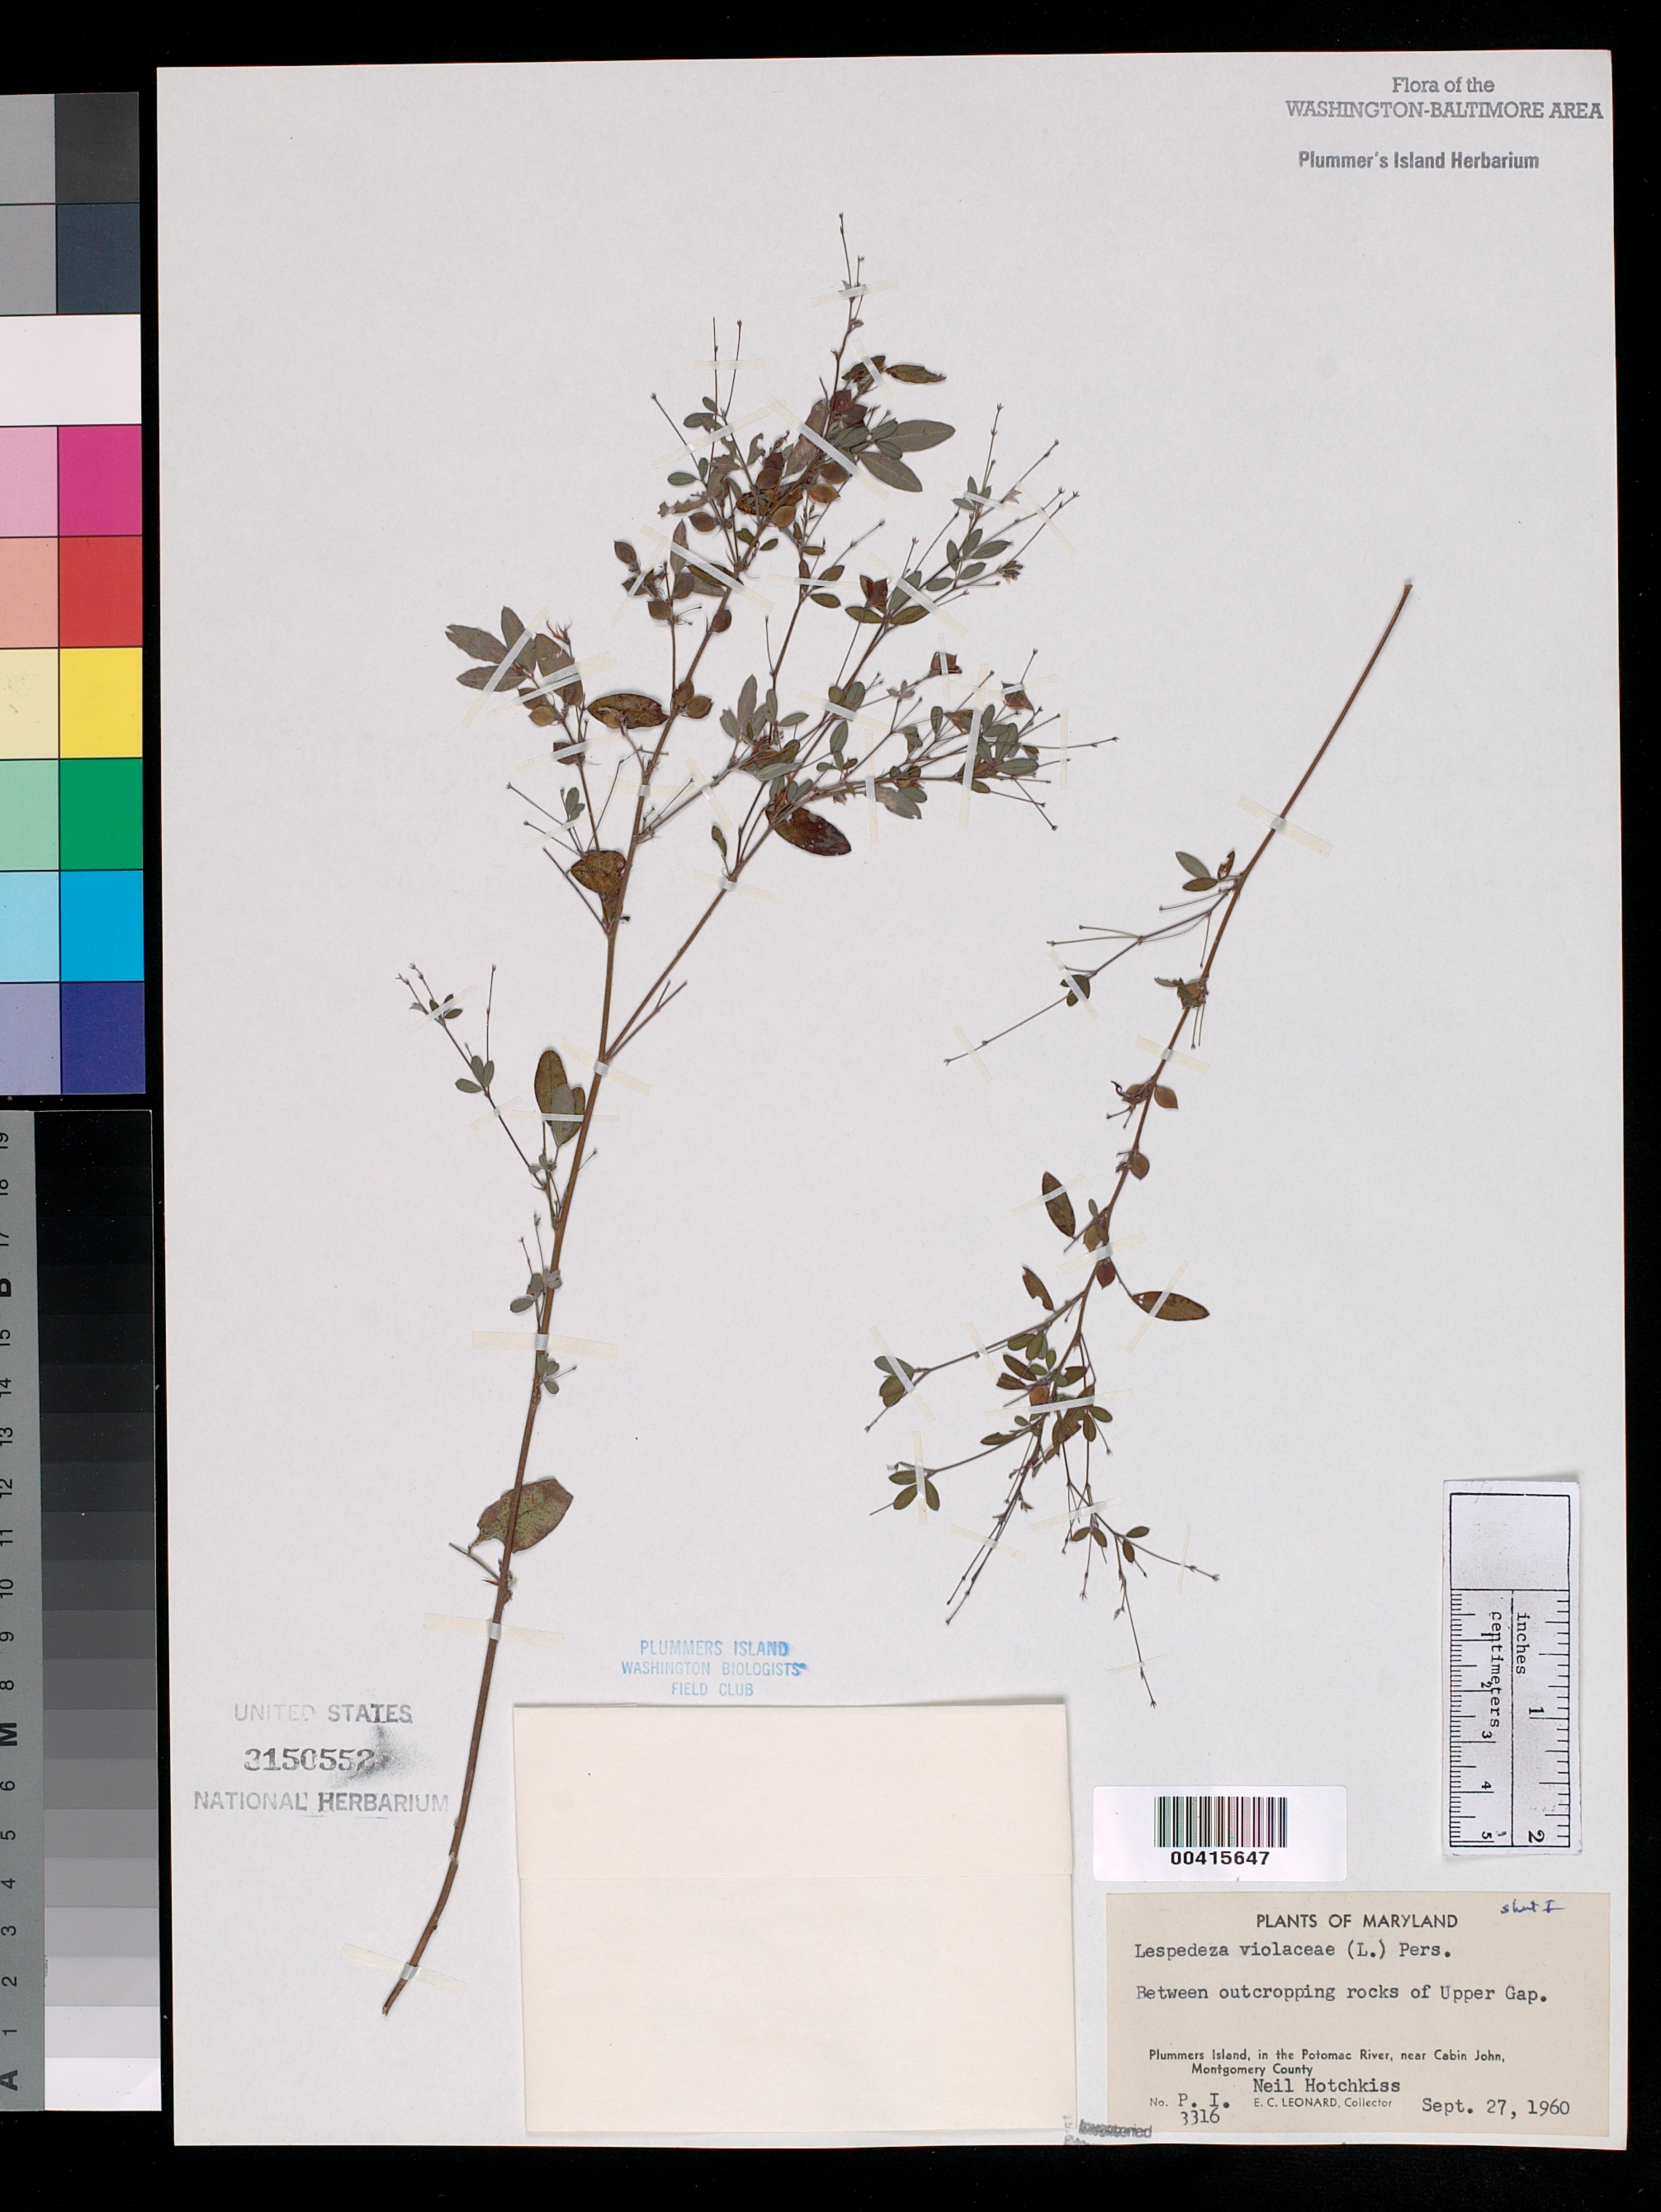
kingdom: Plantae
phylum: Tracheophyta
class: Magnoliopsida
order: Fabales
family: Fabaceae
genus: Lespedeza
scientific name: Lespedeza violacea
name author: (L.) Pers.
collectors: E. C. Leonard & N. Hotchkiss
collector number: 3316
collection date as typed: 27 Sep 1960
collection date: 1960-09-27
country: United States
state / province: Maryland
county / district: Montgomery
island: Plummers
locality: Plummer's Island; between outcropping rocks of Upper Gap C. & O. Canal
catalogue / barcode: US 3150552